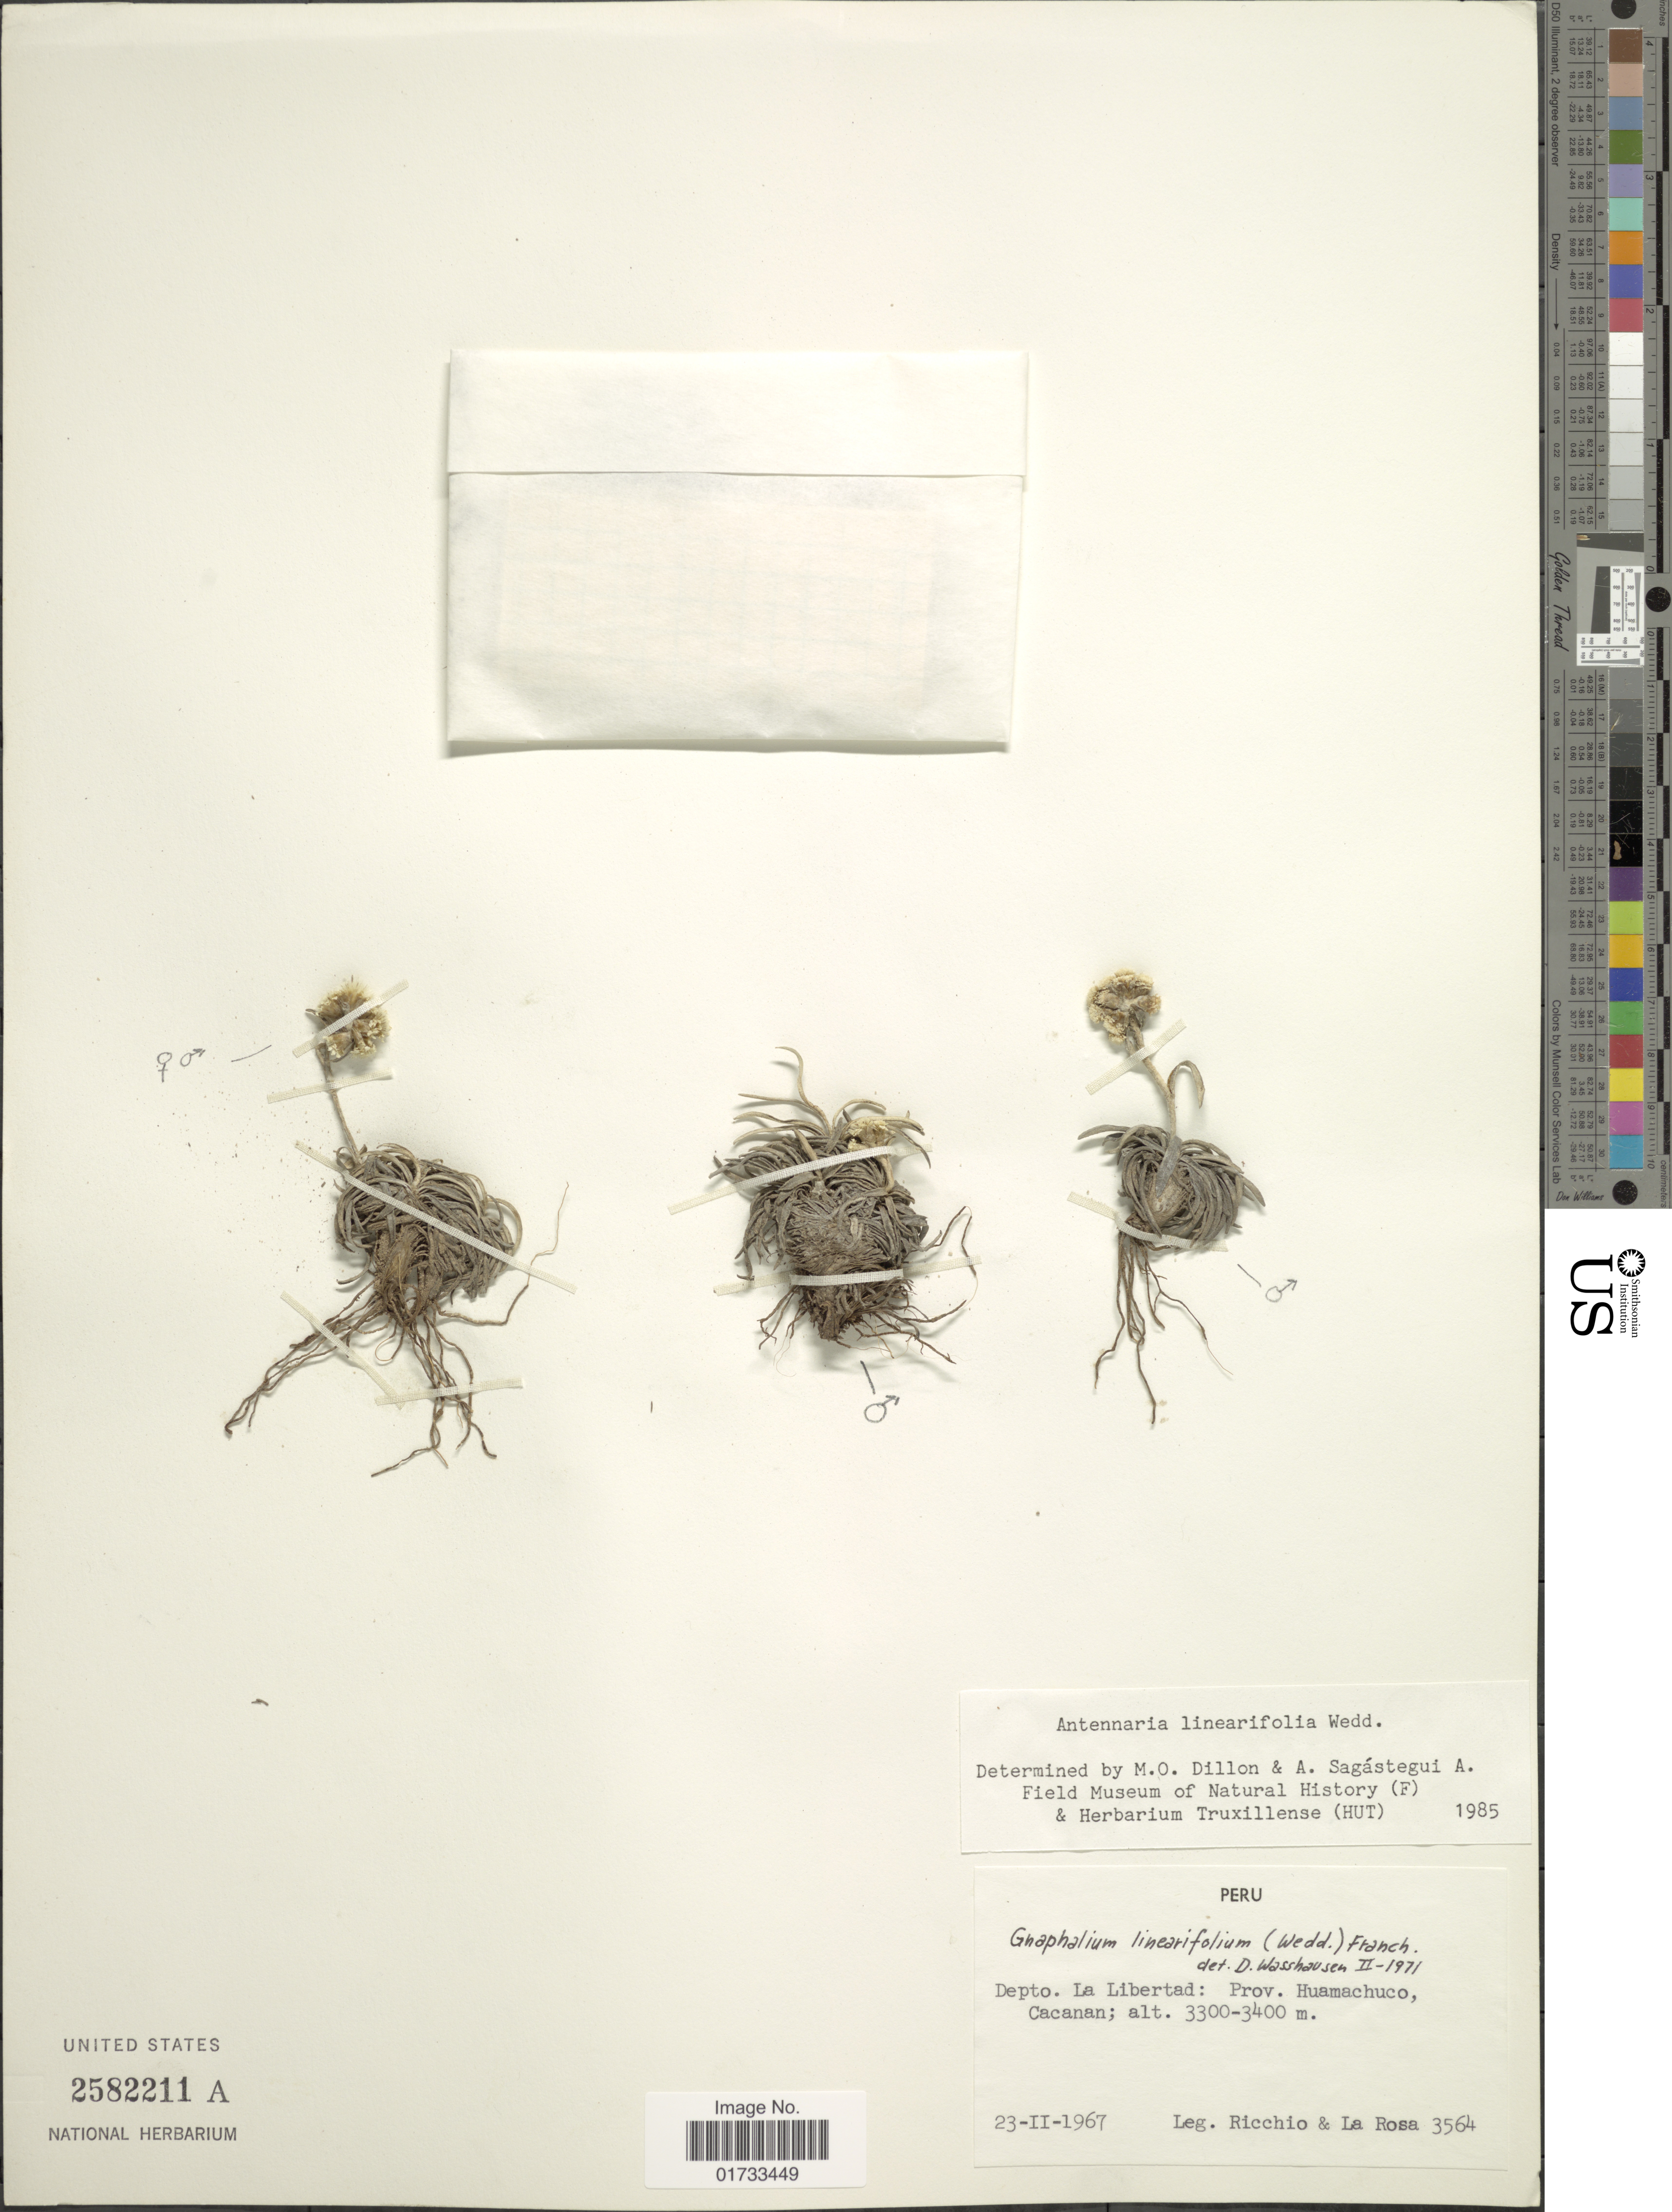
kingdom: Plantae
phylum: Tracheophyta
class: Magnoliopsida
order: Asterales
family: Asteraceae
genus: Quasiantennaria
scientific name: Quasiantennaria linearifolia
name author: (Wedd.) R.J. Bayer & M.O. Dillon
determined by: Nesom, Guy L.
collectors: Ricchio & -. La Rosa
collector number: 3564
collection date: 1967-02-23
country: Peru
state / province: La Libertad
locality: Prov. Huamachuco, Cacanan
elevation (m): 3300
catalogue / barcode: US 2582211A